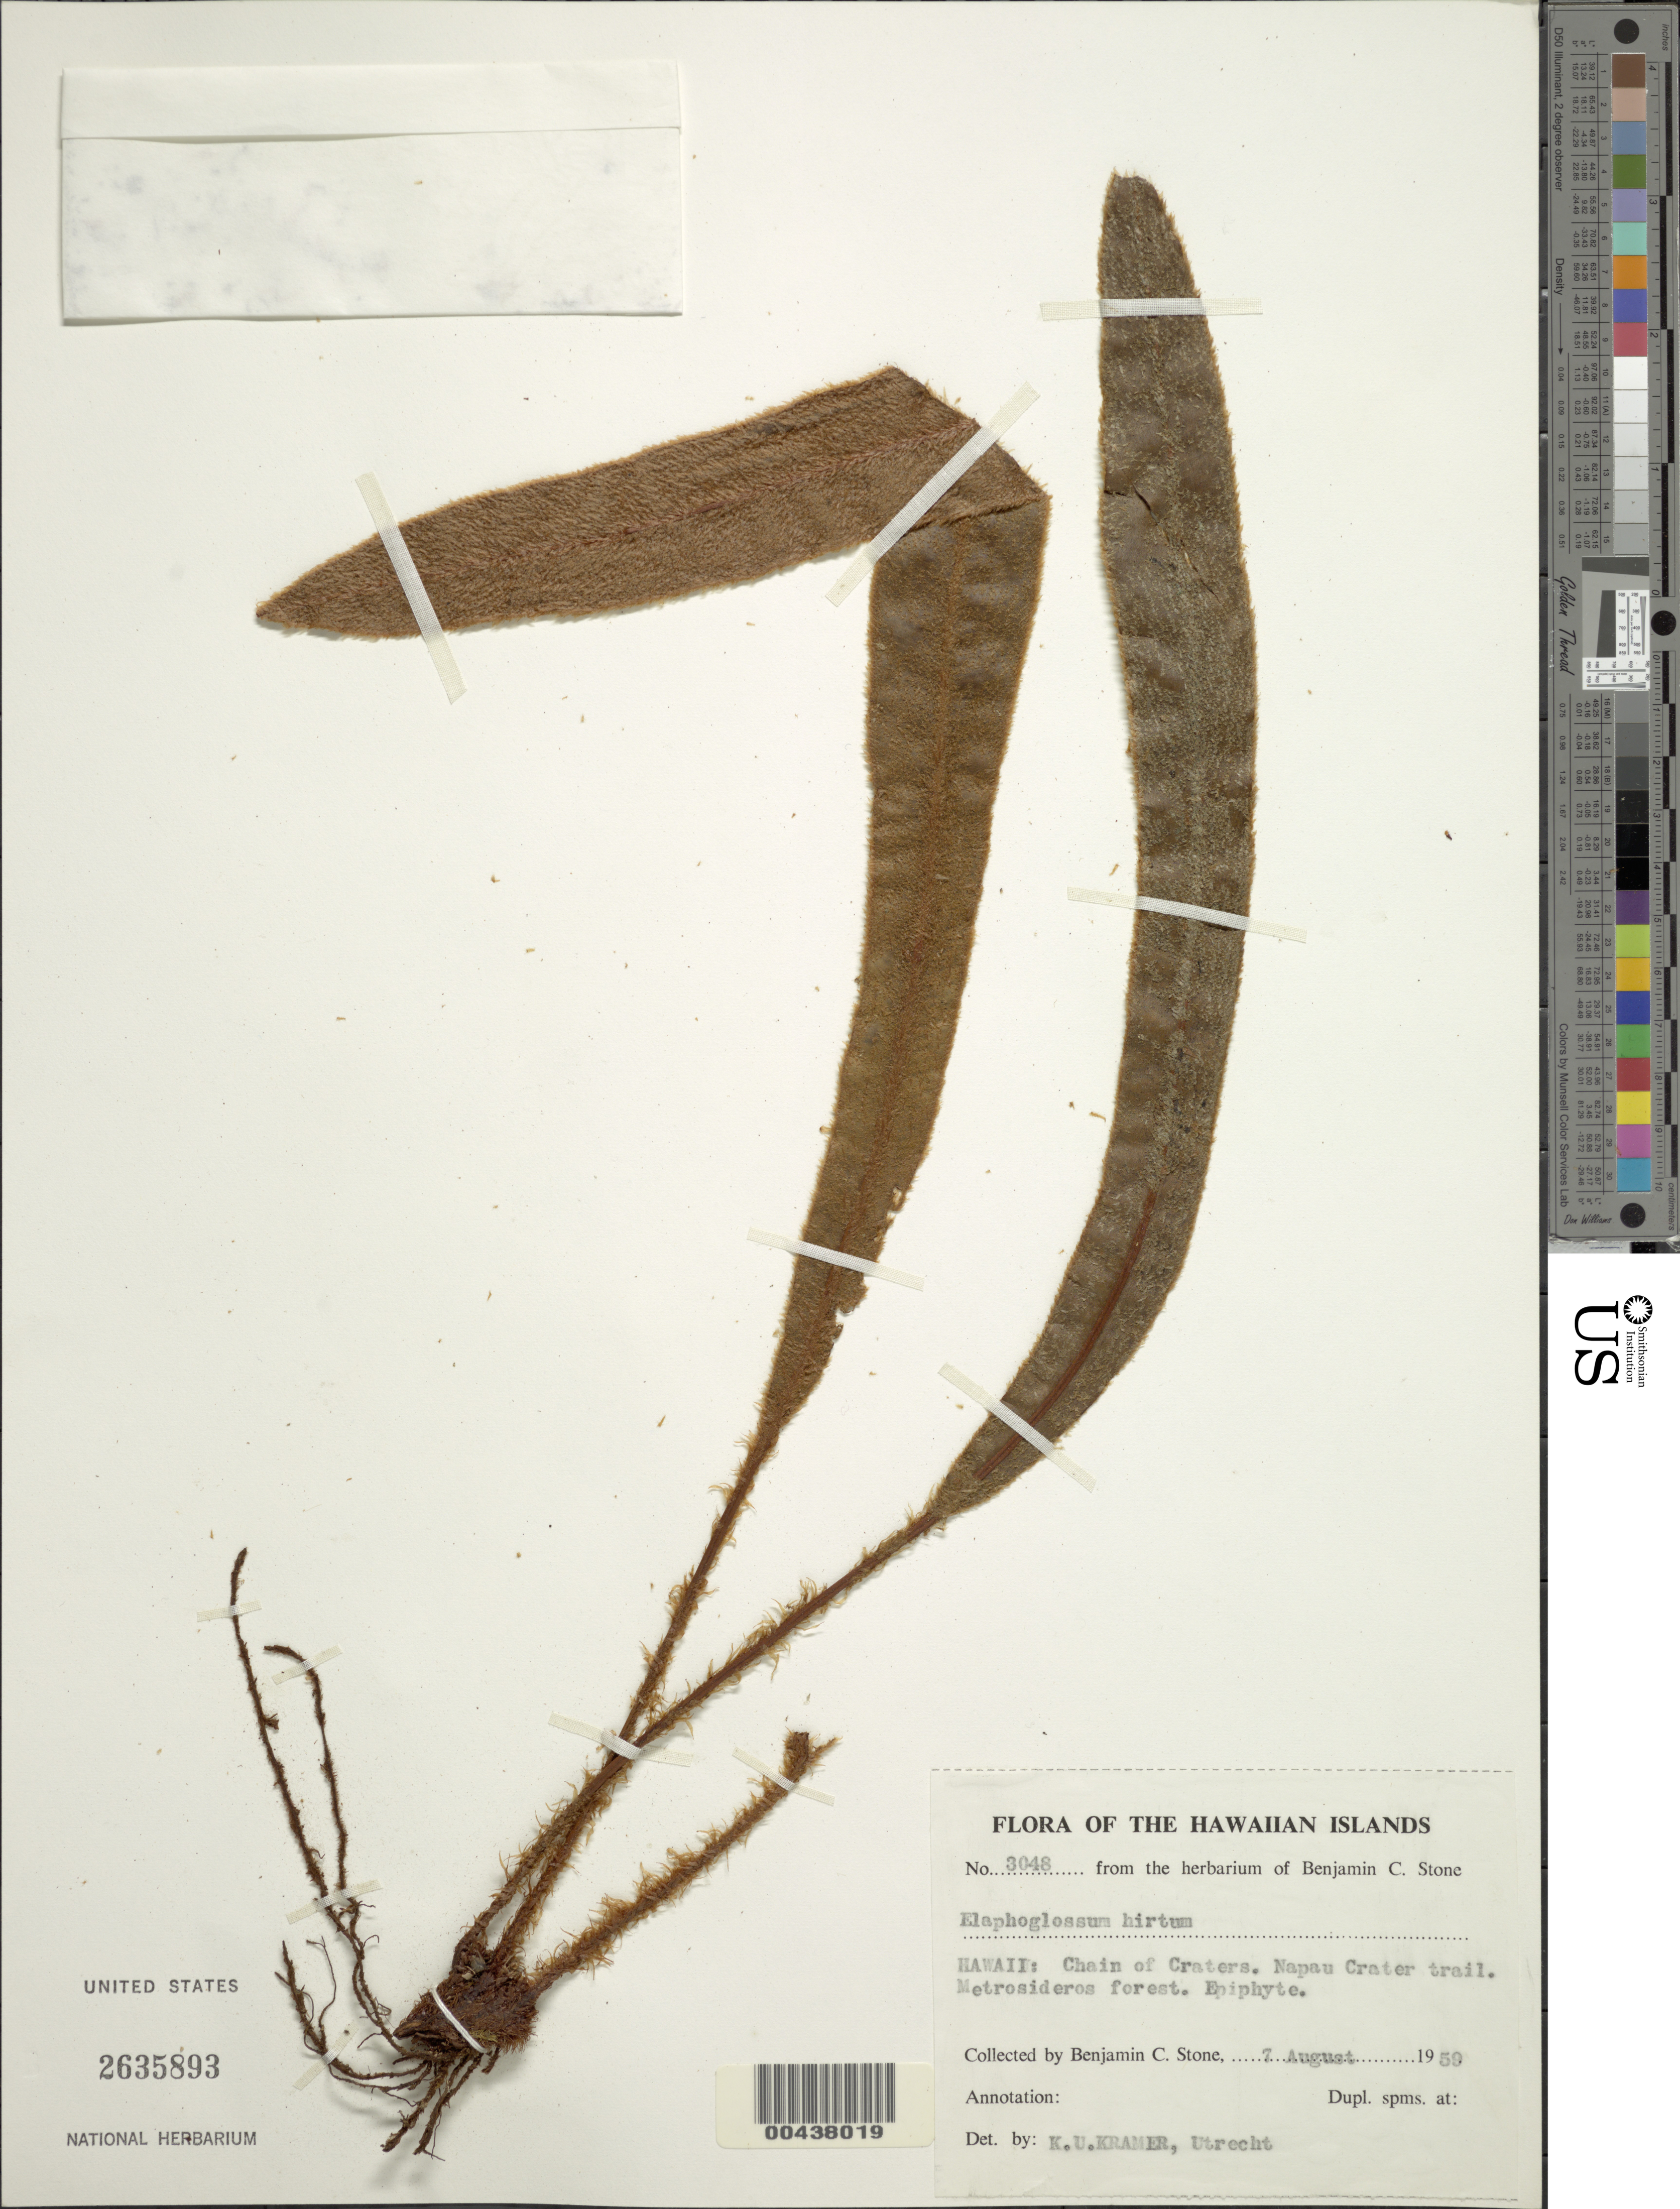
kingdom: Plantae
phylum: Tracheophyta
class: Polypodiopsida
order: Polypodiales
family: Dryopteridaceae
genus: Elaphoglossum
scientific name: Elaphoglossum hirtum var. micans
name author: C. Chr.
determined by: Kramer, K. U.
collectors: B. C. Stone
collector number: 3048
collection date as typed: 7 Aug 1950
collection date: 1950-08-07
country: United States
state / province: Hawaii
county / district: Hawaii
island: Hawaii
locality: Chain of Craters. Napau Crater trail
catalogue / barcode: US 2635893